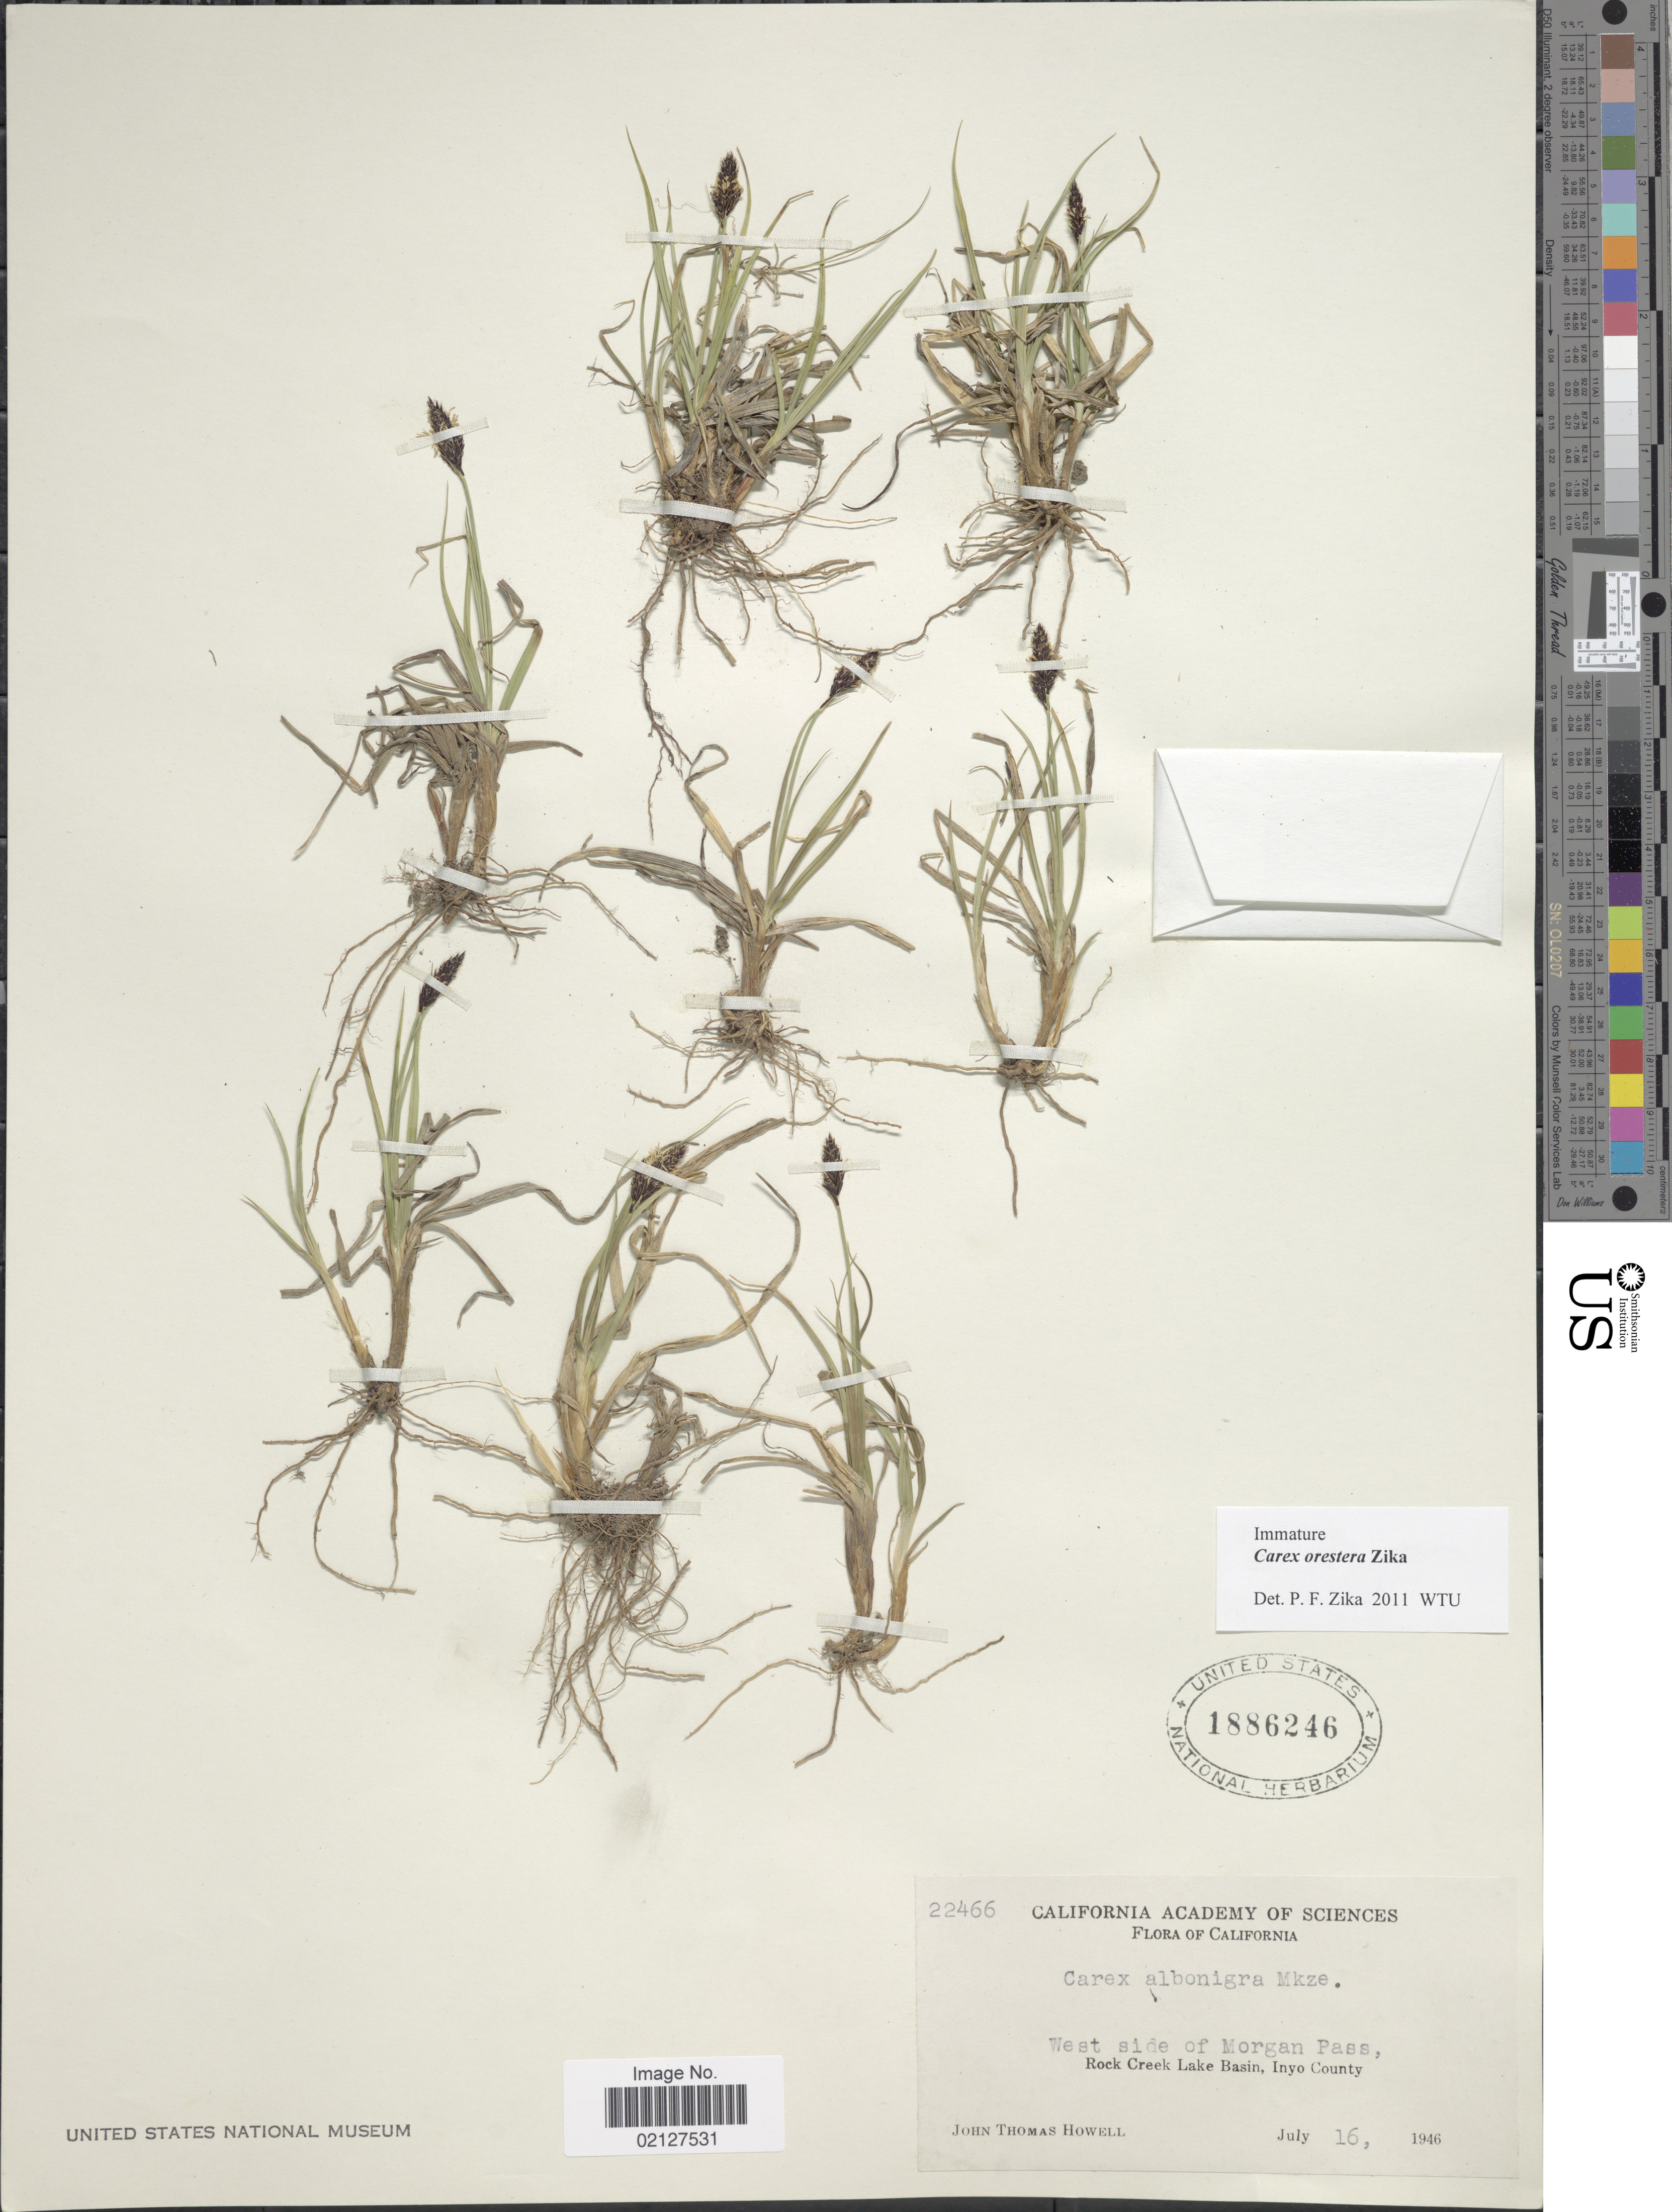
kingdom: Plantae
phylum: Tracheophyta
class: Liliopsida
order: Poales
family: Cyperaceae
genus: Carex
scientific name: Carex orestera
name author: Zika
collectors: J. T. Howell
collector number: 22466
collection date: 1946-07-16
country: United States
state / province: California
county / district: Inyo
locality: West side of Morgan Pass, Rock Creek Lake Basin, Inyo County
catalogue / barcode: US 1886246